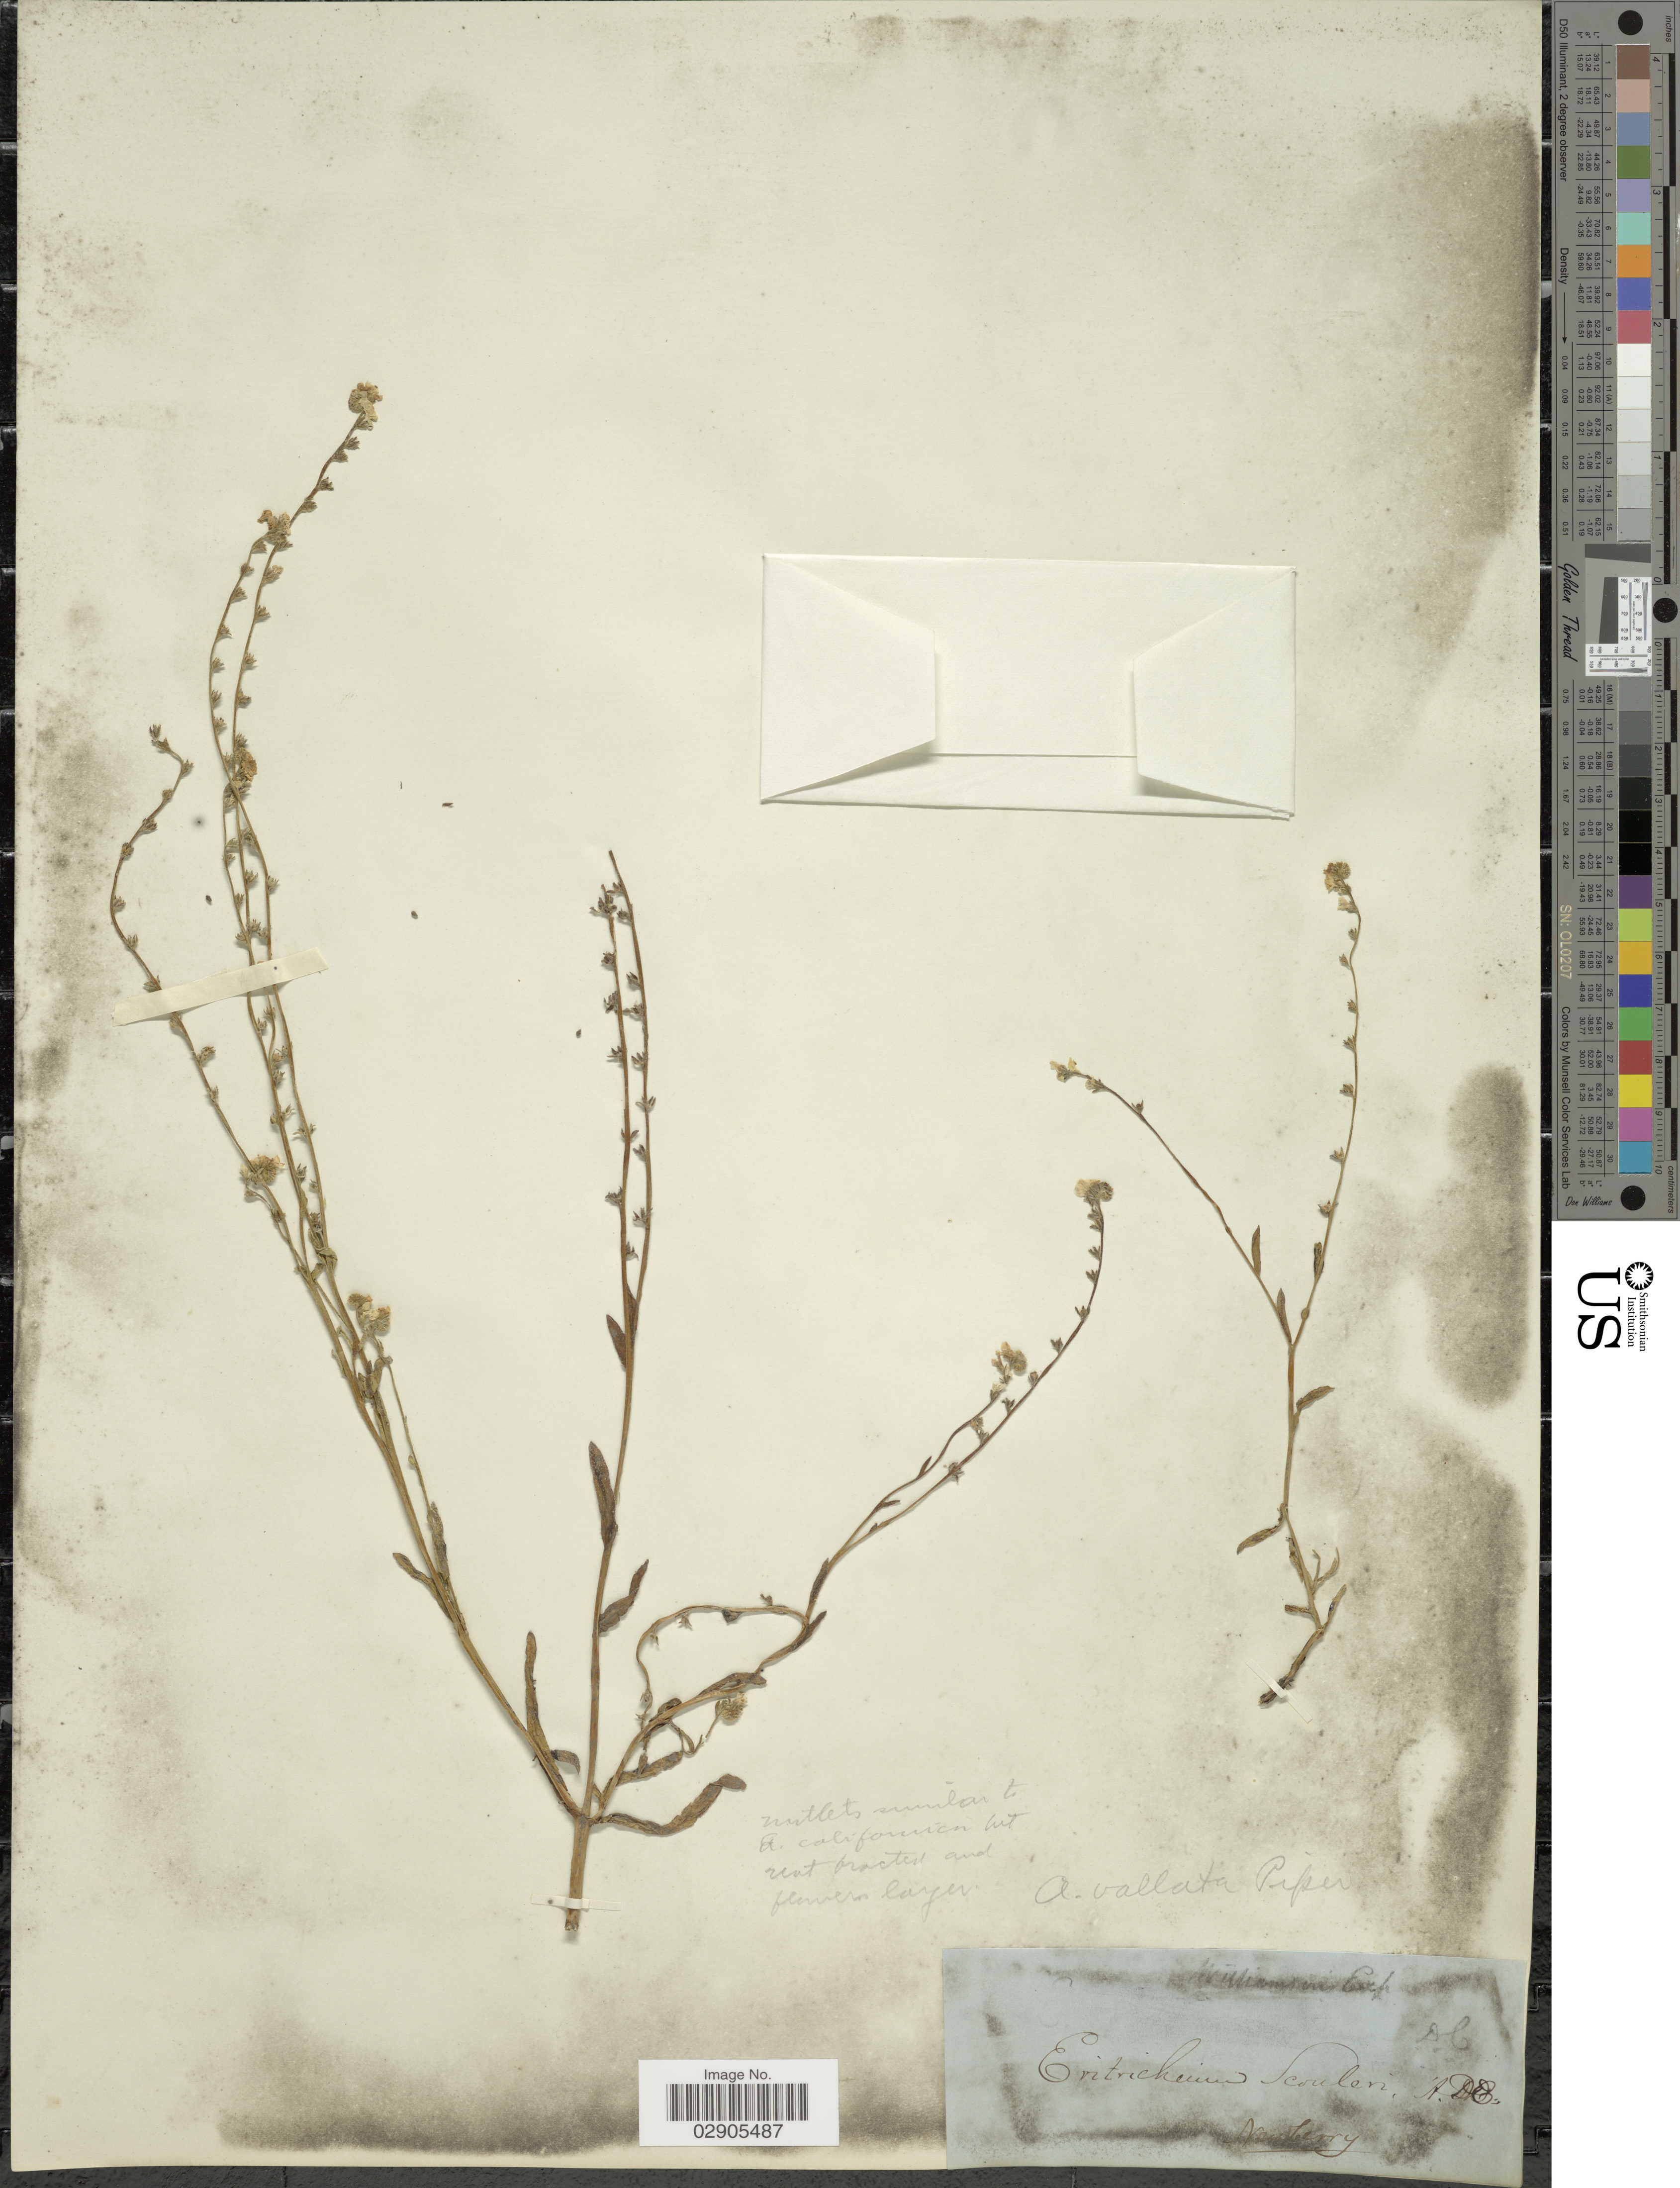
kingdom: Plantae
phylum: Tracheophyta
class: Magnoliopsida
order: Boraginales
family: Boraginaceae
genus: Allocarya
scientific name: Allocarya vallata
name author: Piper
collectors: -. Newberry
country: United States